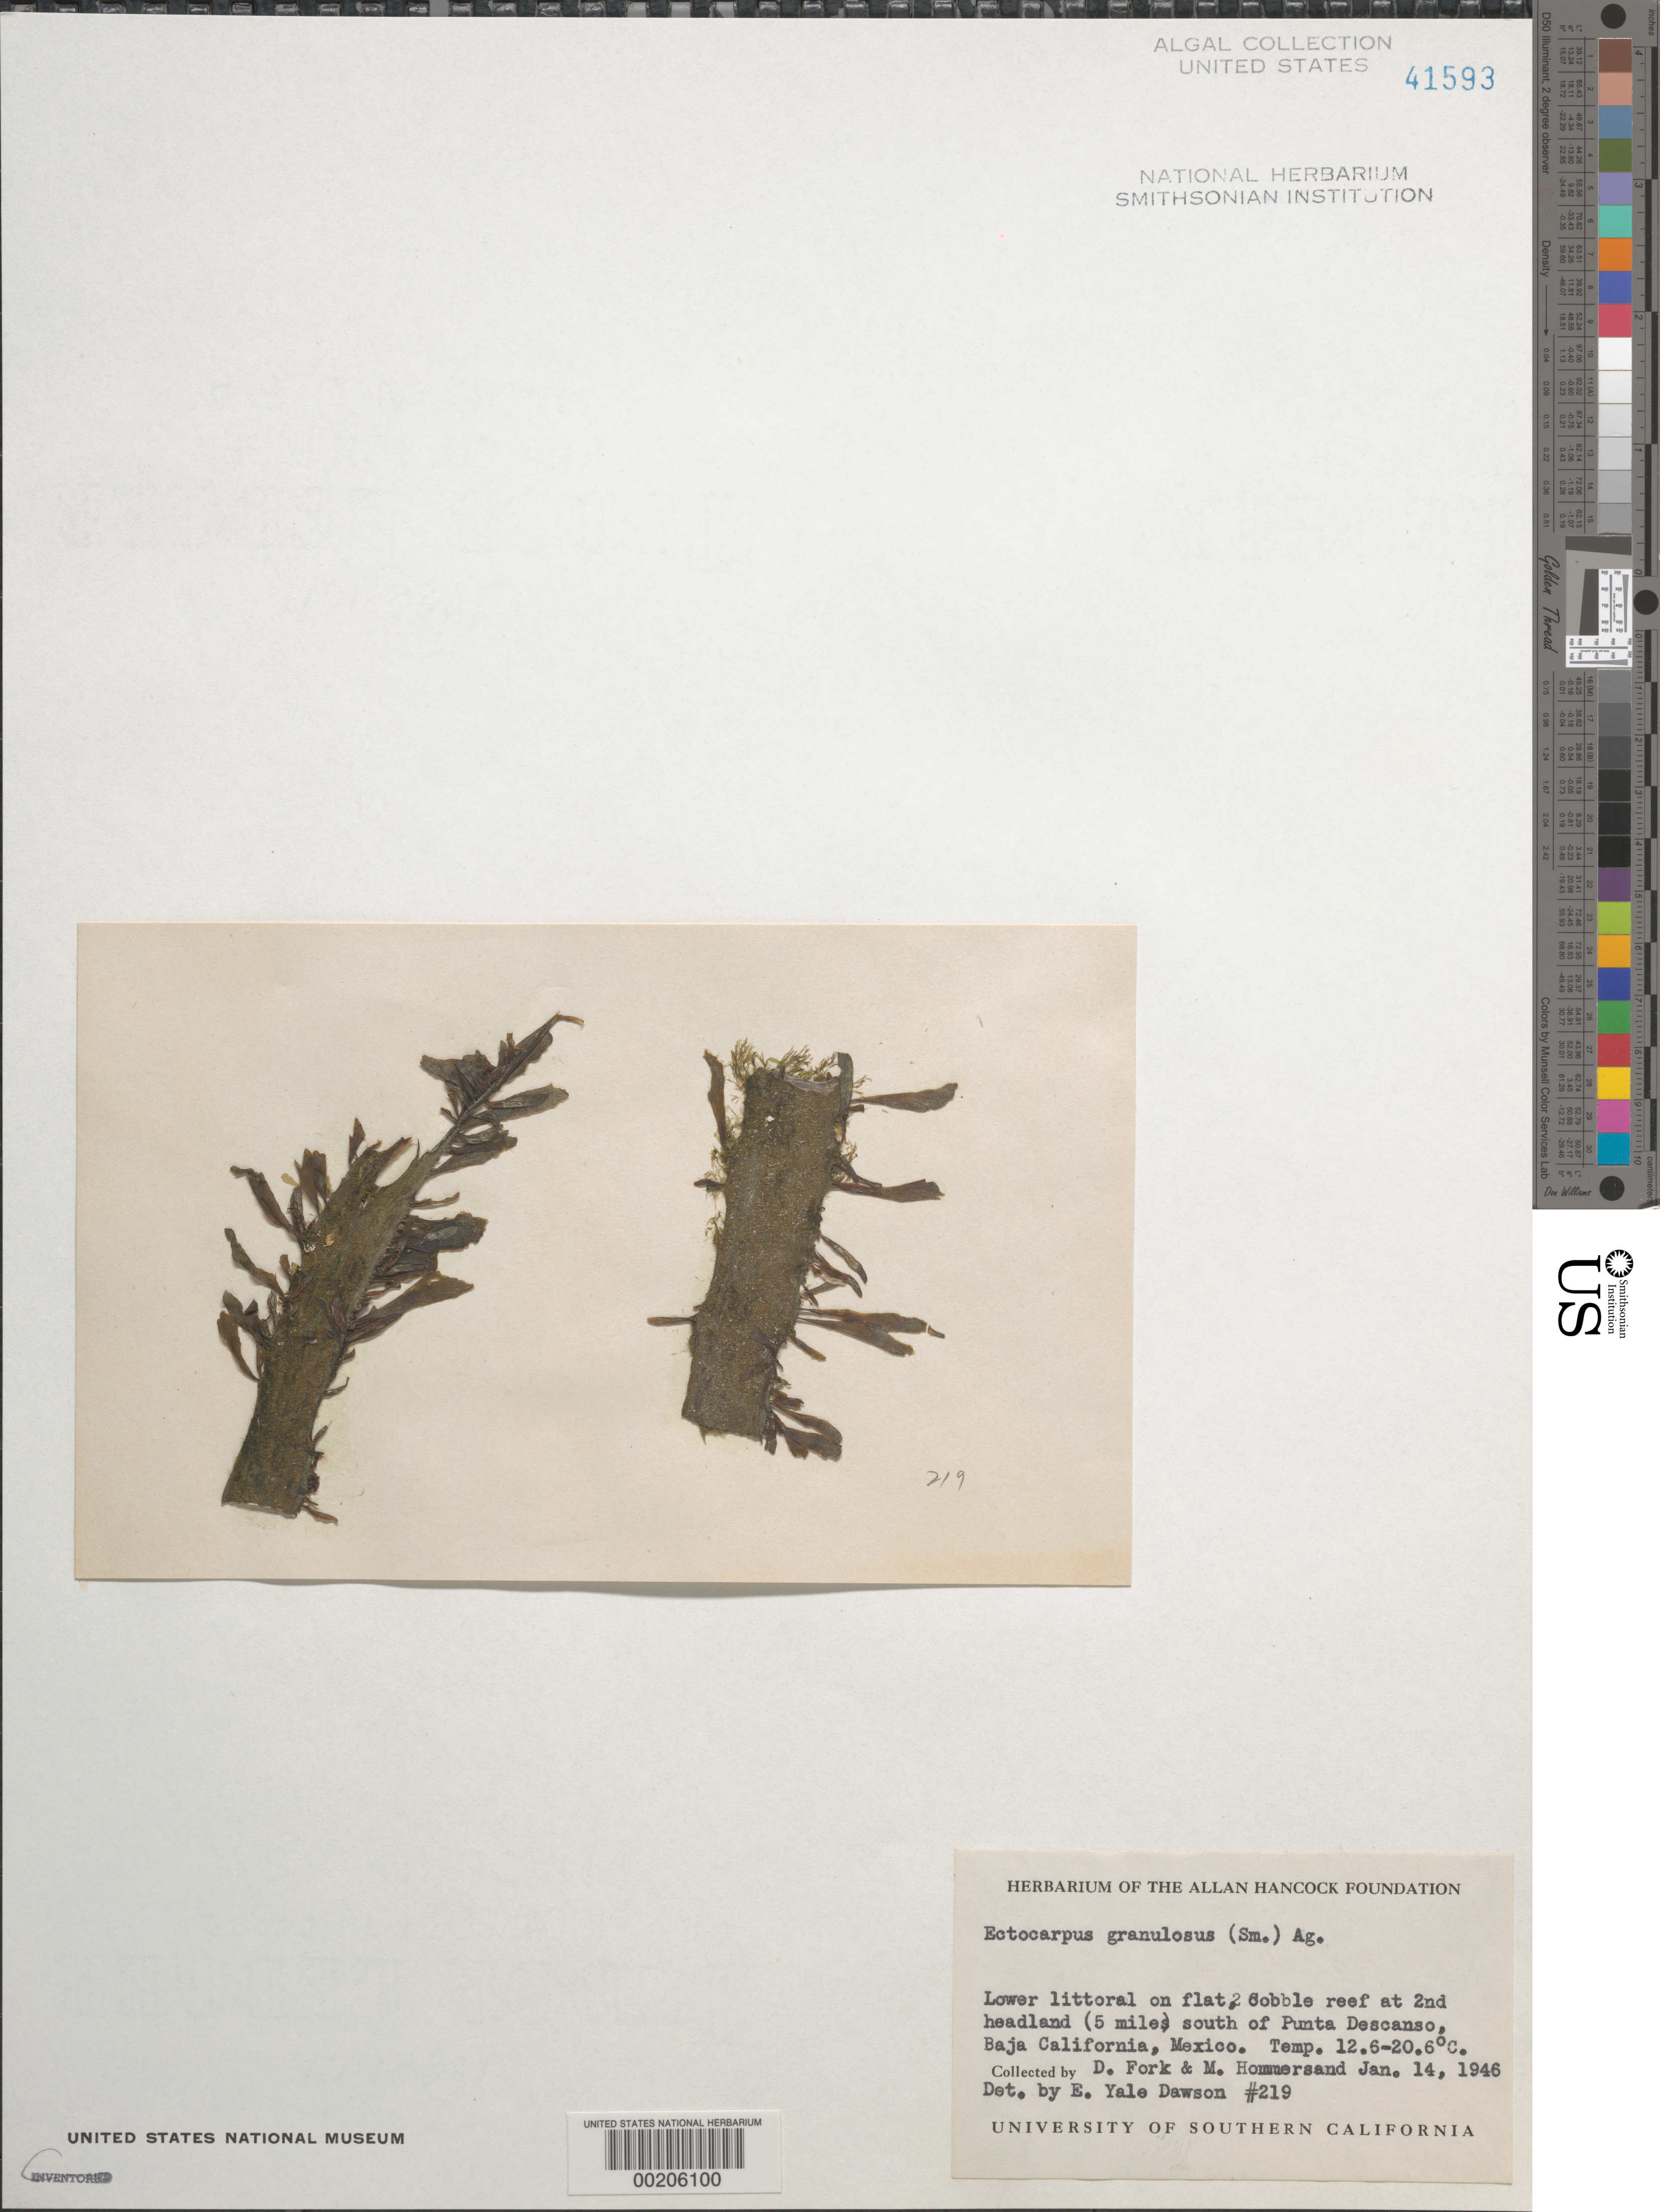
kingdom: Chromista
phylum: Ochrophyta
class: Phaeophyceae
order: Ectocarpales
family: Acinetosporaceae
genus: Hincksia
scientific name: Hincksia granulosa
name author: (Sm.) P.C. Silva in P.C. Silva et al.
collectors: D. Fork & M. H. Hommersand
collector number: EYD 219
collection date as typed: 14 Jan 1946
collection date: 1946-01-14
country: Mexico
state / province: Baja California Norte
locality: Second headland 5 miles south of Punta Descanso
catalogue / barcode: US 41593